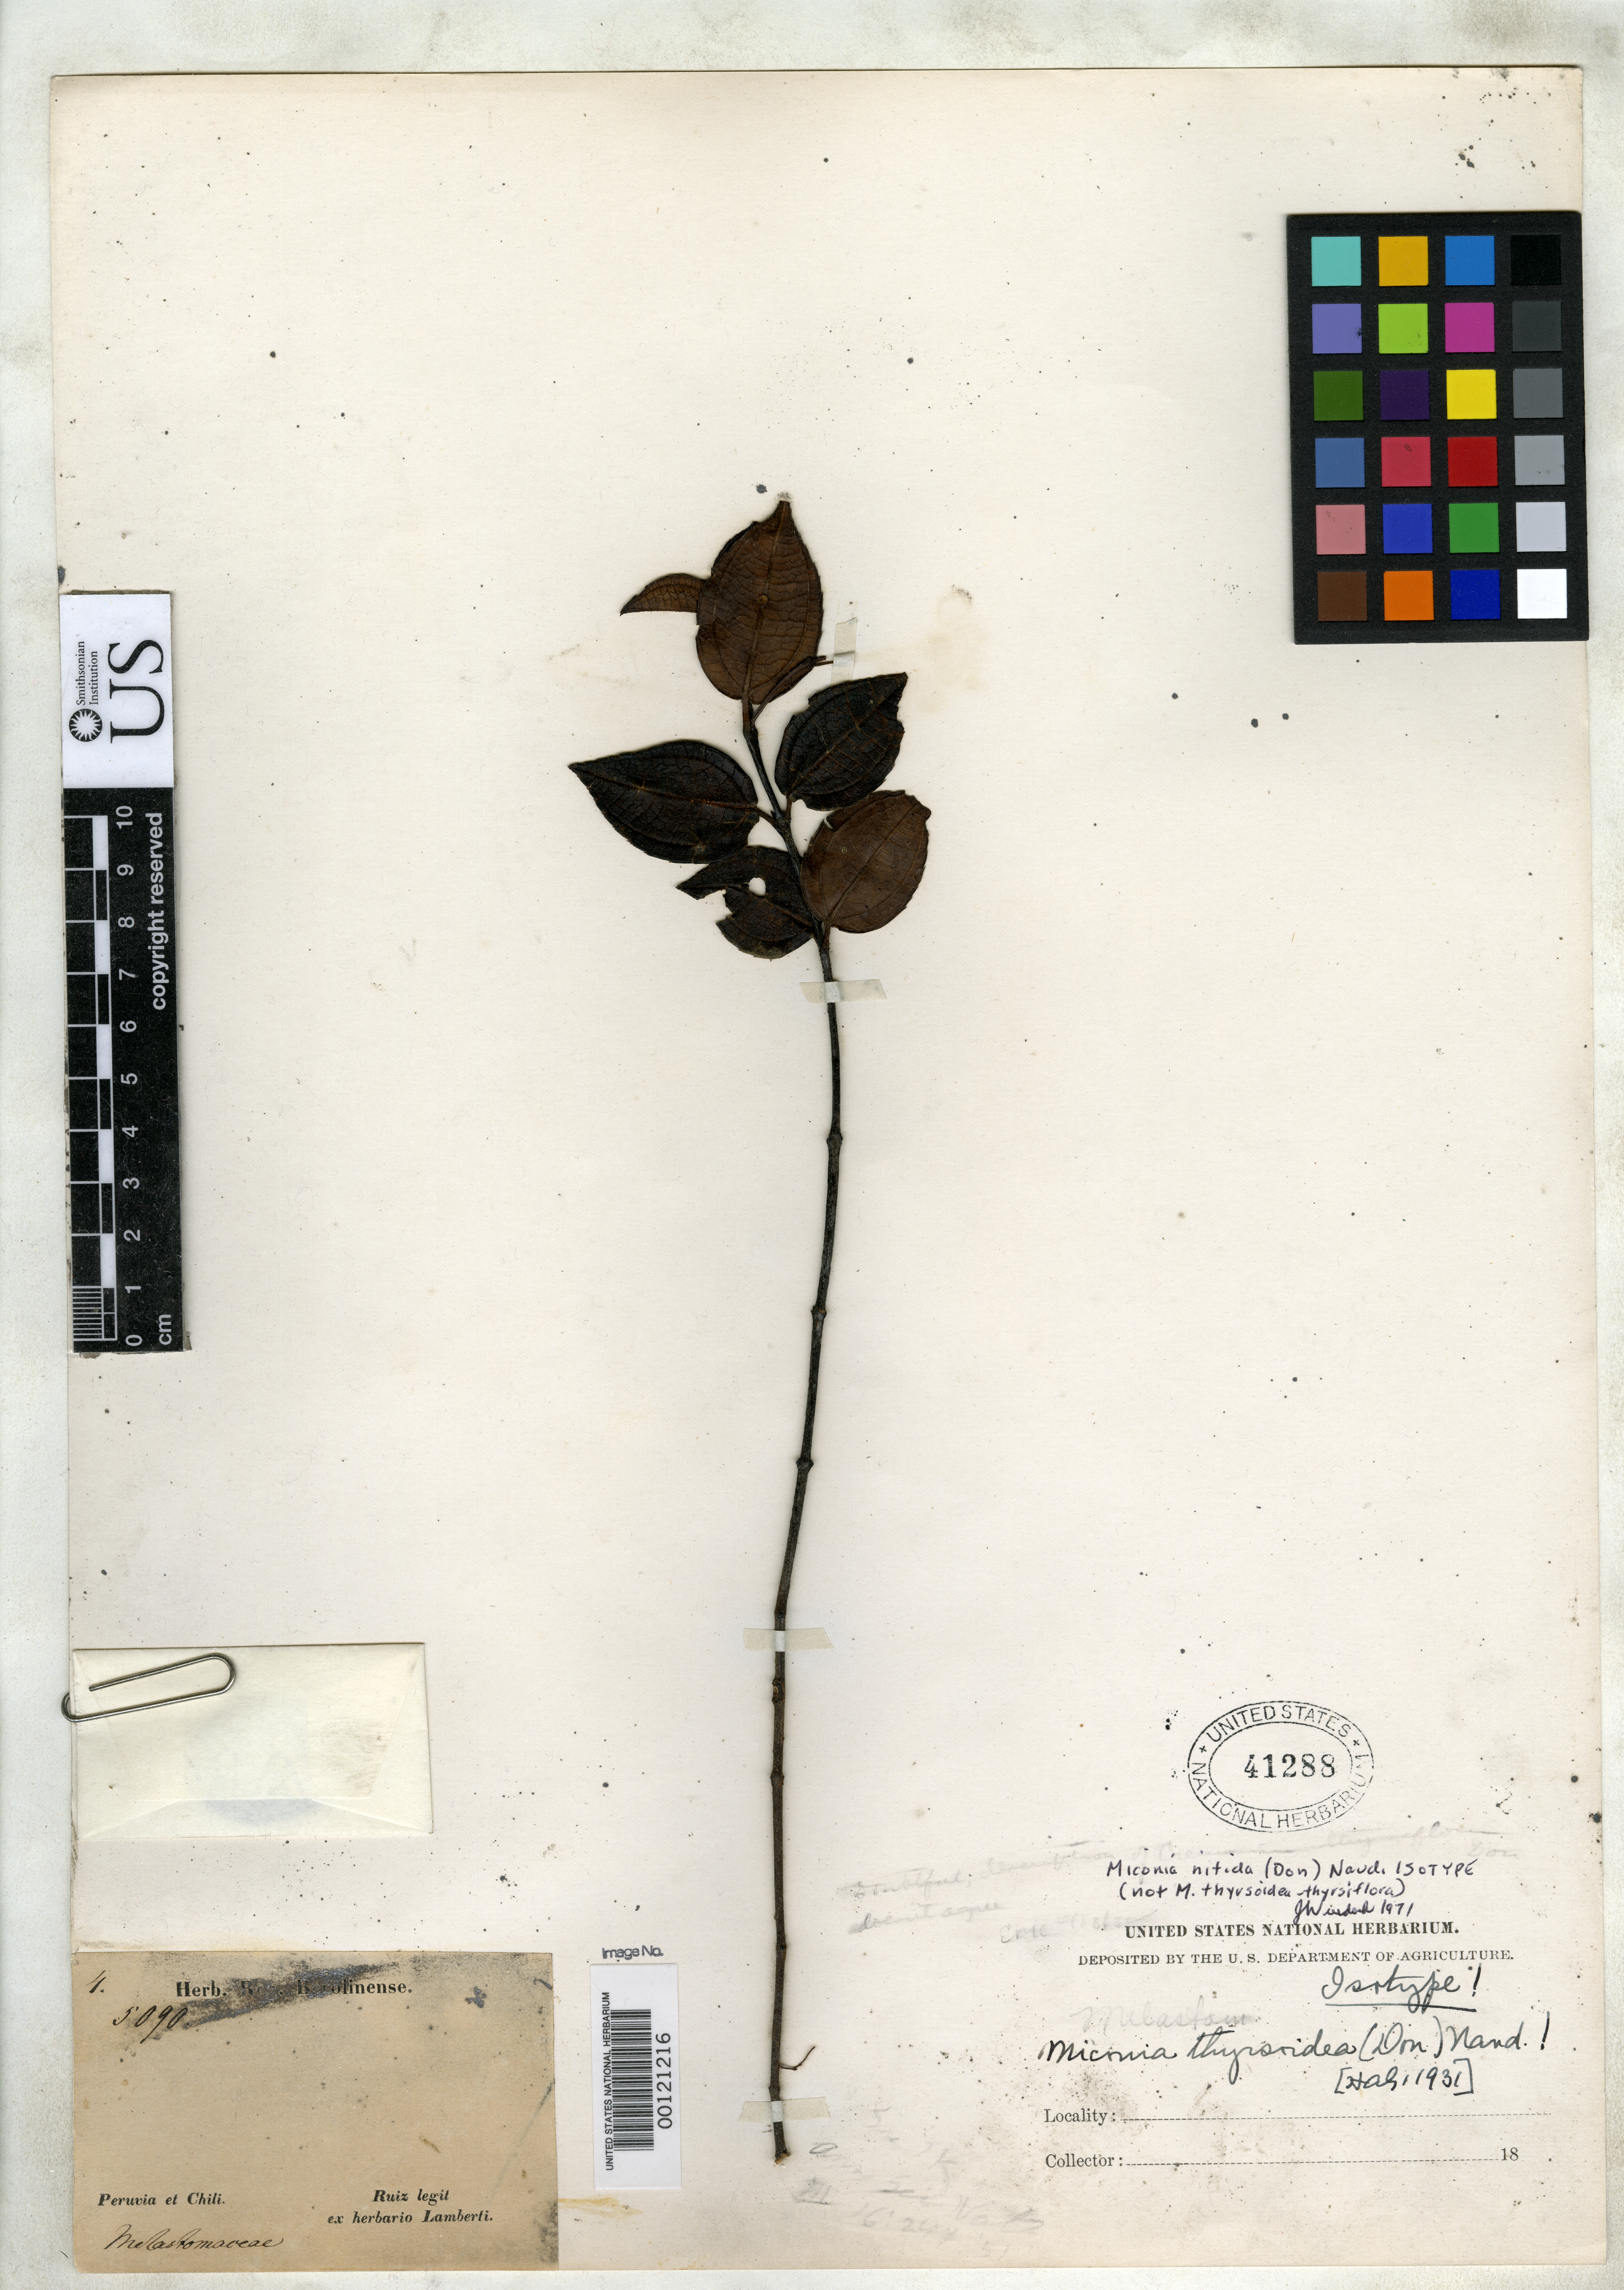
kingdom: Plantae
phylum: Tracheophyta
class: Magnoliopsida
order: Myrtales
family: Melastomataceae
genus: Cremanium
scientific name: Cremanium thyrsoideum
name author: D. Don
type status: Isotype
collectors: J. A. Pavón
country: Peru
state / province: San Martín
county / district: Mariscal Cáceres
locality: Rio Huallaga, margen Derecha del; Balsa Probana; dtto. Tocache Nuevo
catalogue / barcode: US 41288